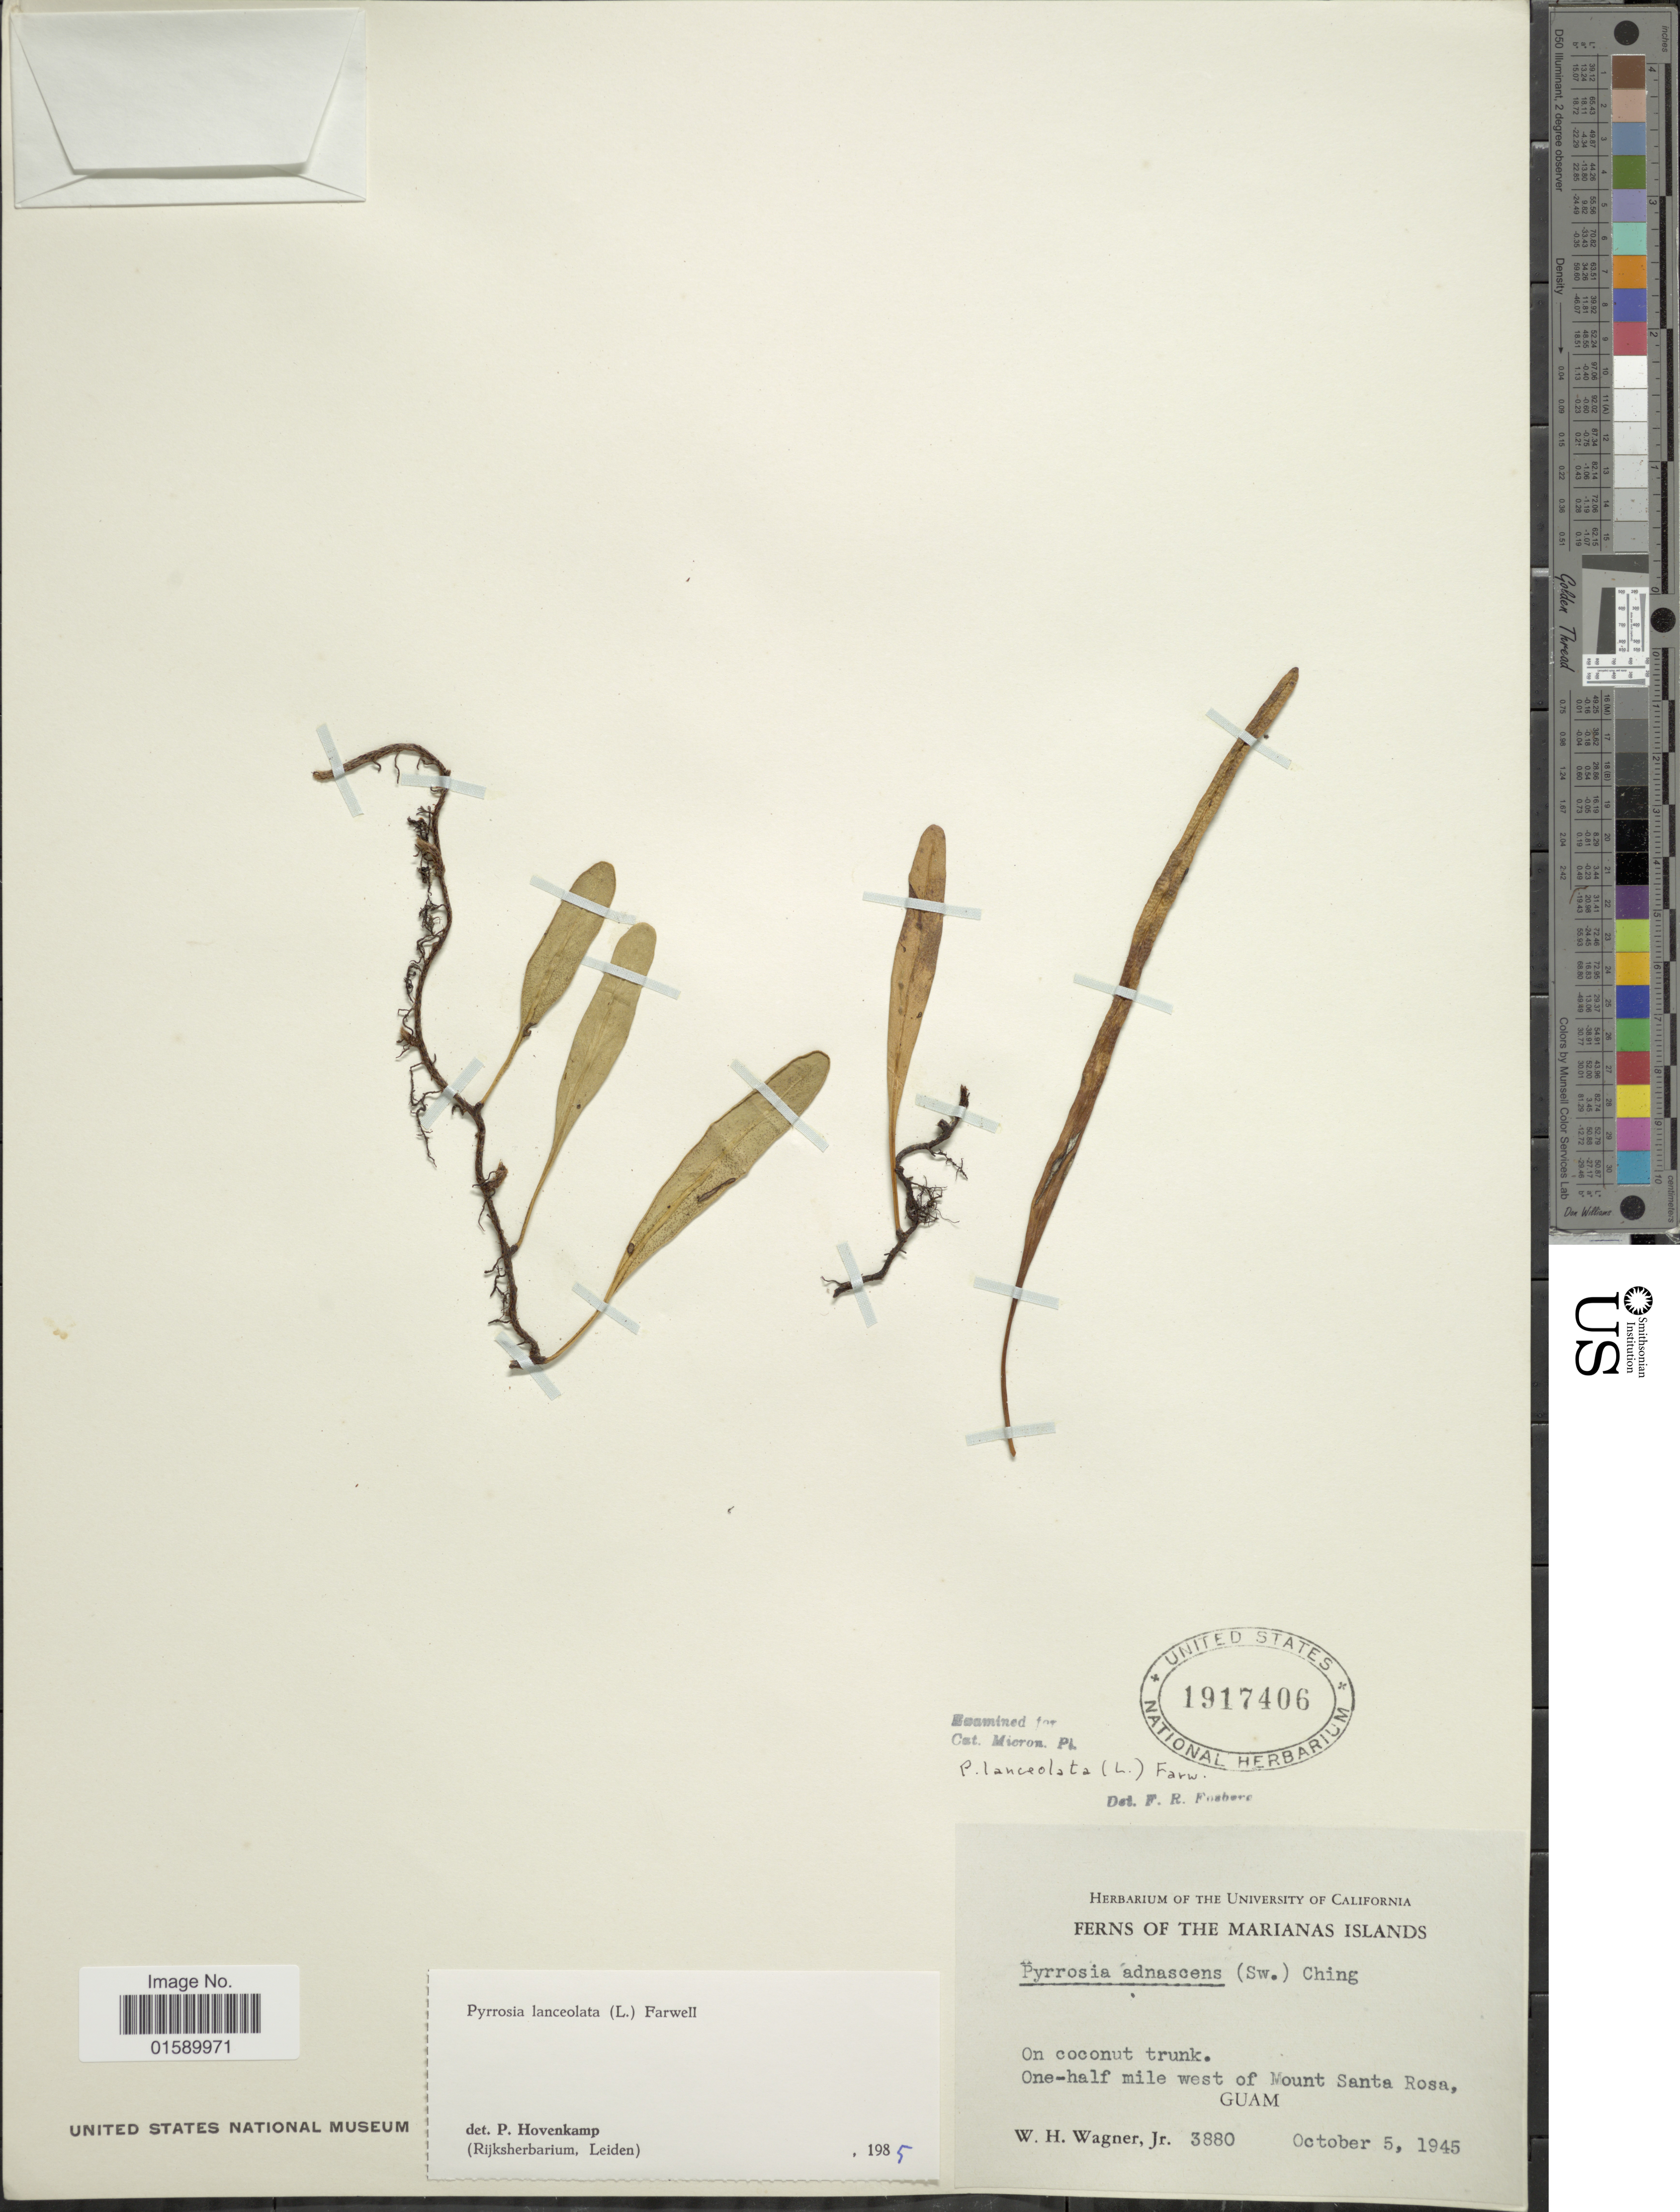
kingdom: Plantae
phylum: Tracheophyta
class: Polypodiopsida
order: Polypodiales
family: Polypodiaceae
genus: Pyrrosia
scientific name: Pyrrosia lanceolata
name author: (L.) Farw.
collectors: W. H. Wagner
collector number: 3880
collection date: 1945-10-05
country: Guam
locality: Marianas Islands. Guam, One-half mile west of Mount Santa Rosa, Guam.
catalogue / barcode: US 1917406